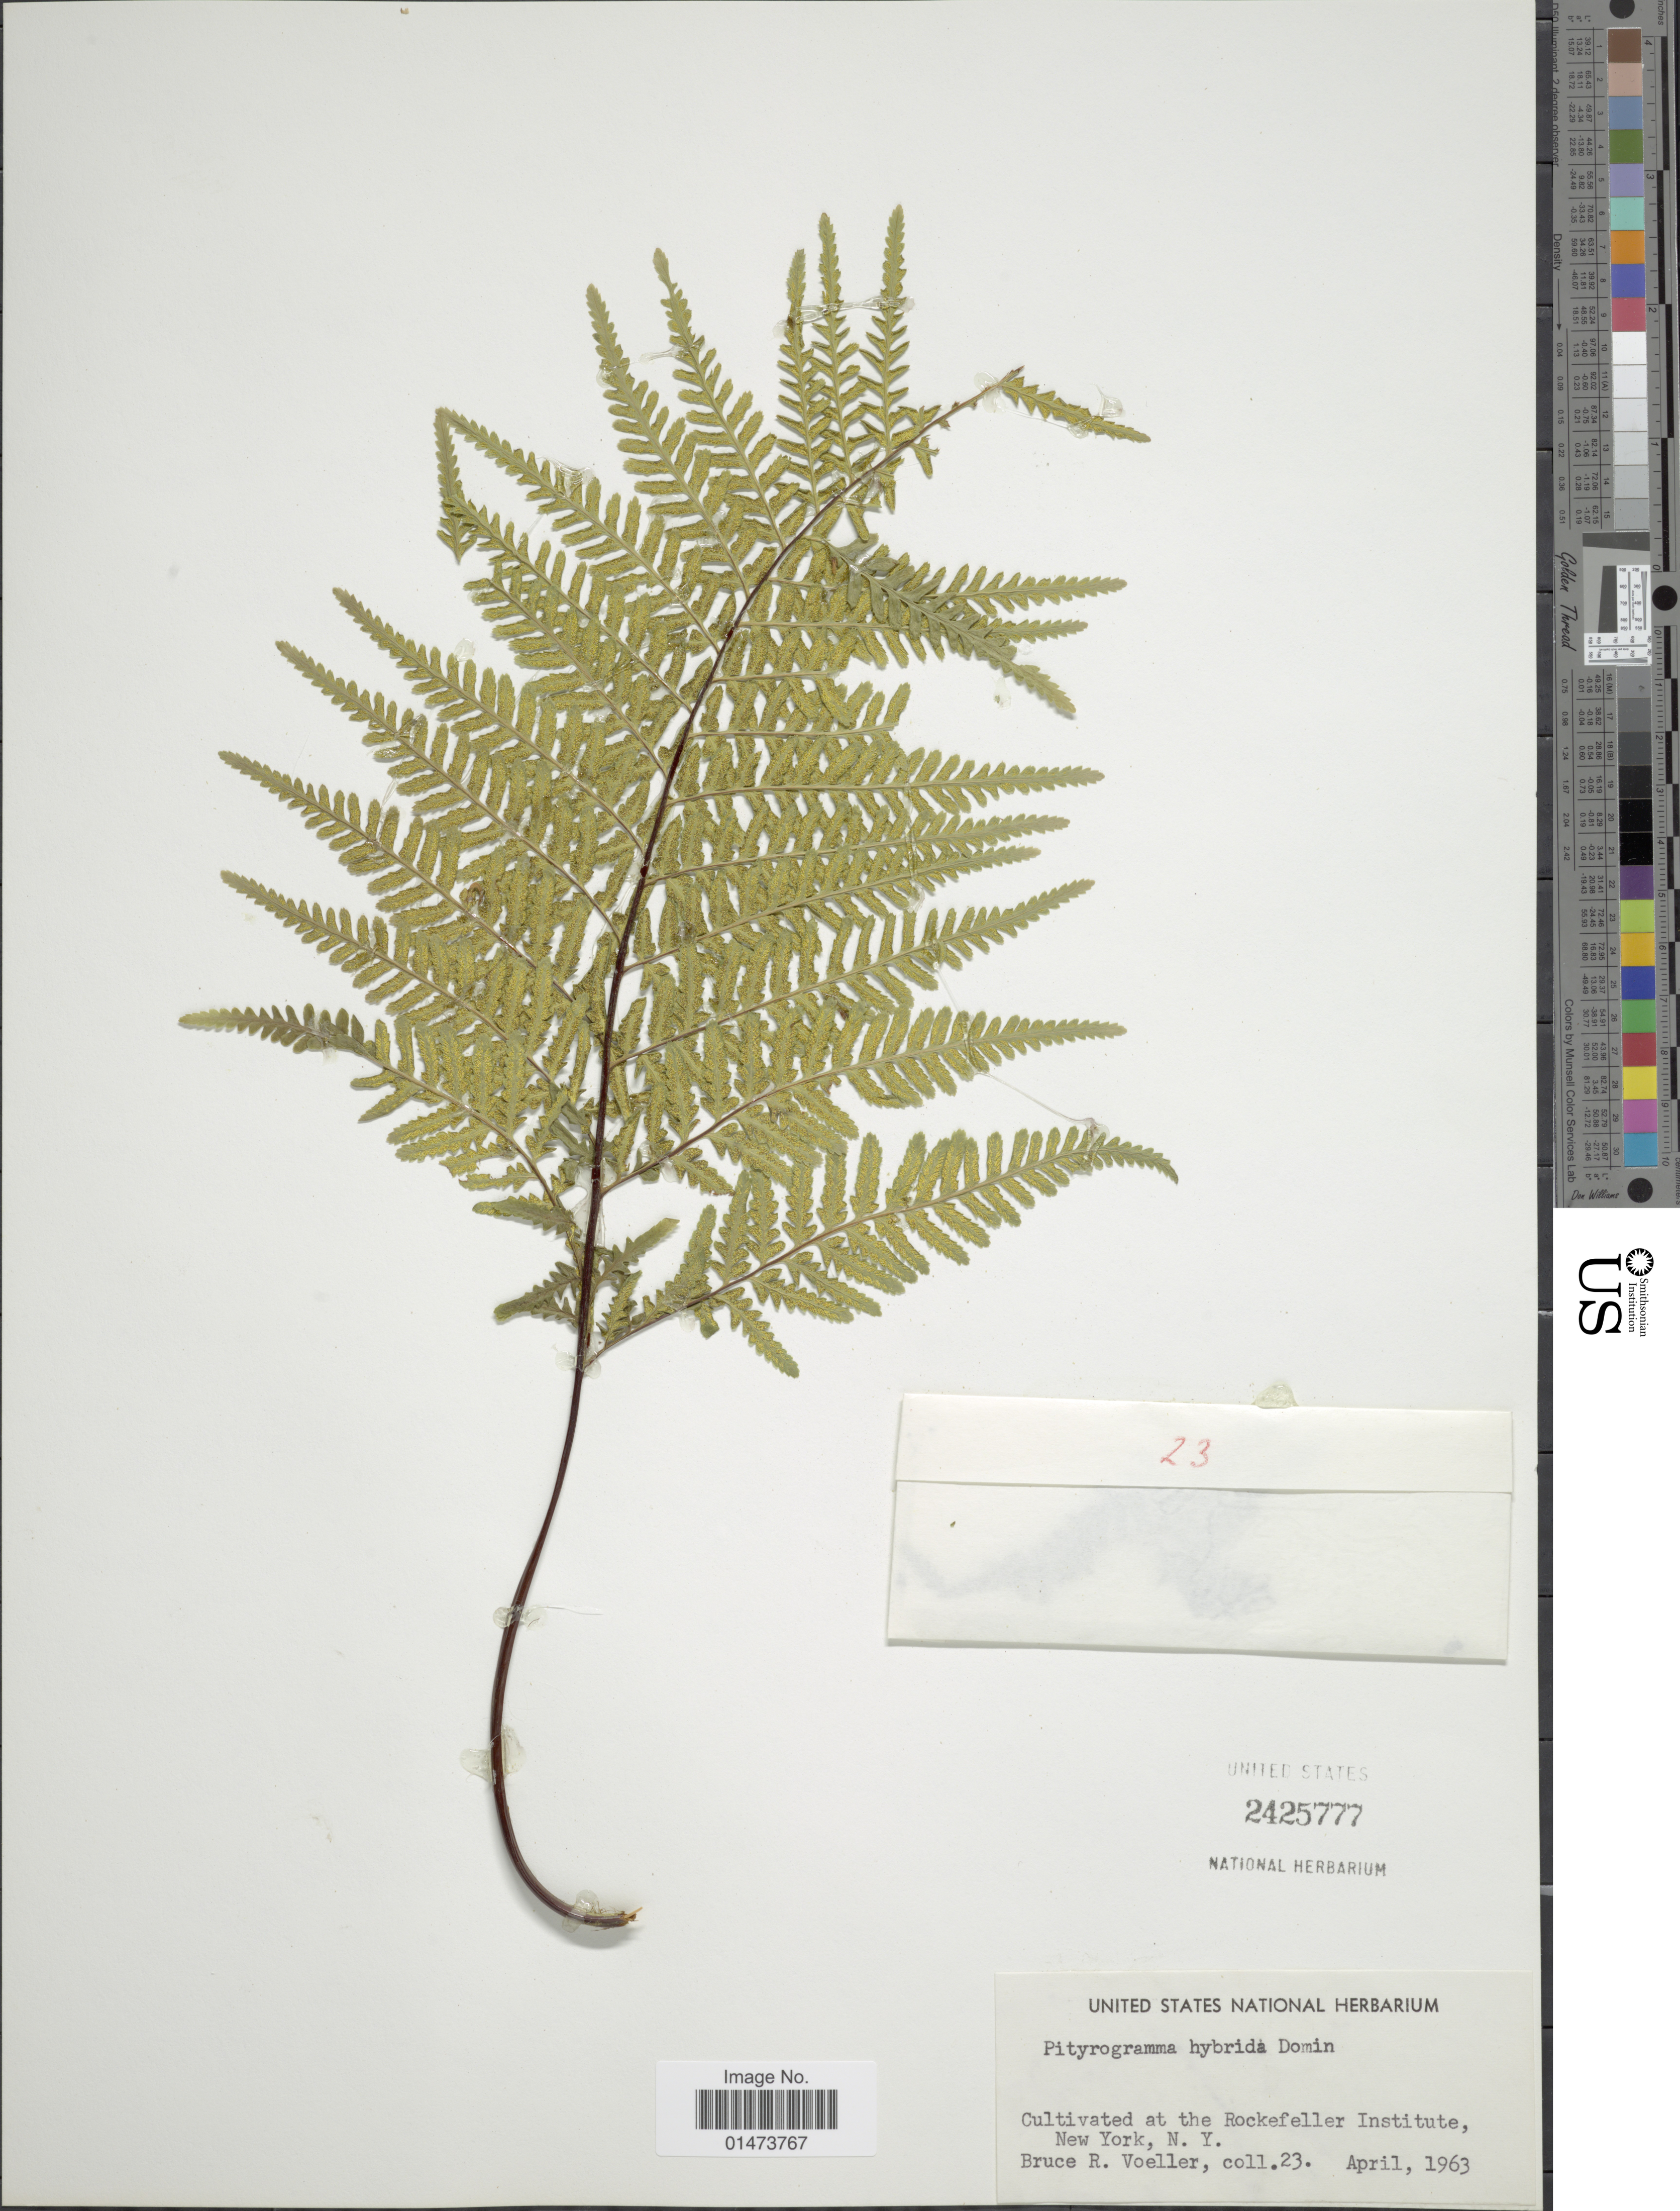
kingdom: Plantae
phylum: Tracheophyta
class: Polypodiopsida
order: Polypodiales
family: Pteridaceae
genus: Pityrogramma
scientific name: Pityrogramma hybrida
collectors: B. Voeller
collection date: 1963-04-23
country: United States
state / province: New York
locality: Rockefeller Institute, New York.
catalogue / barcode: US 2425777